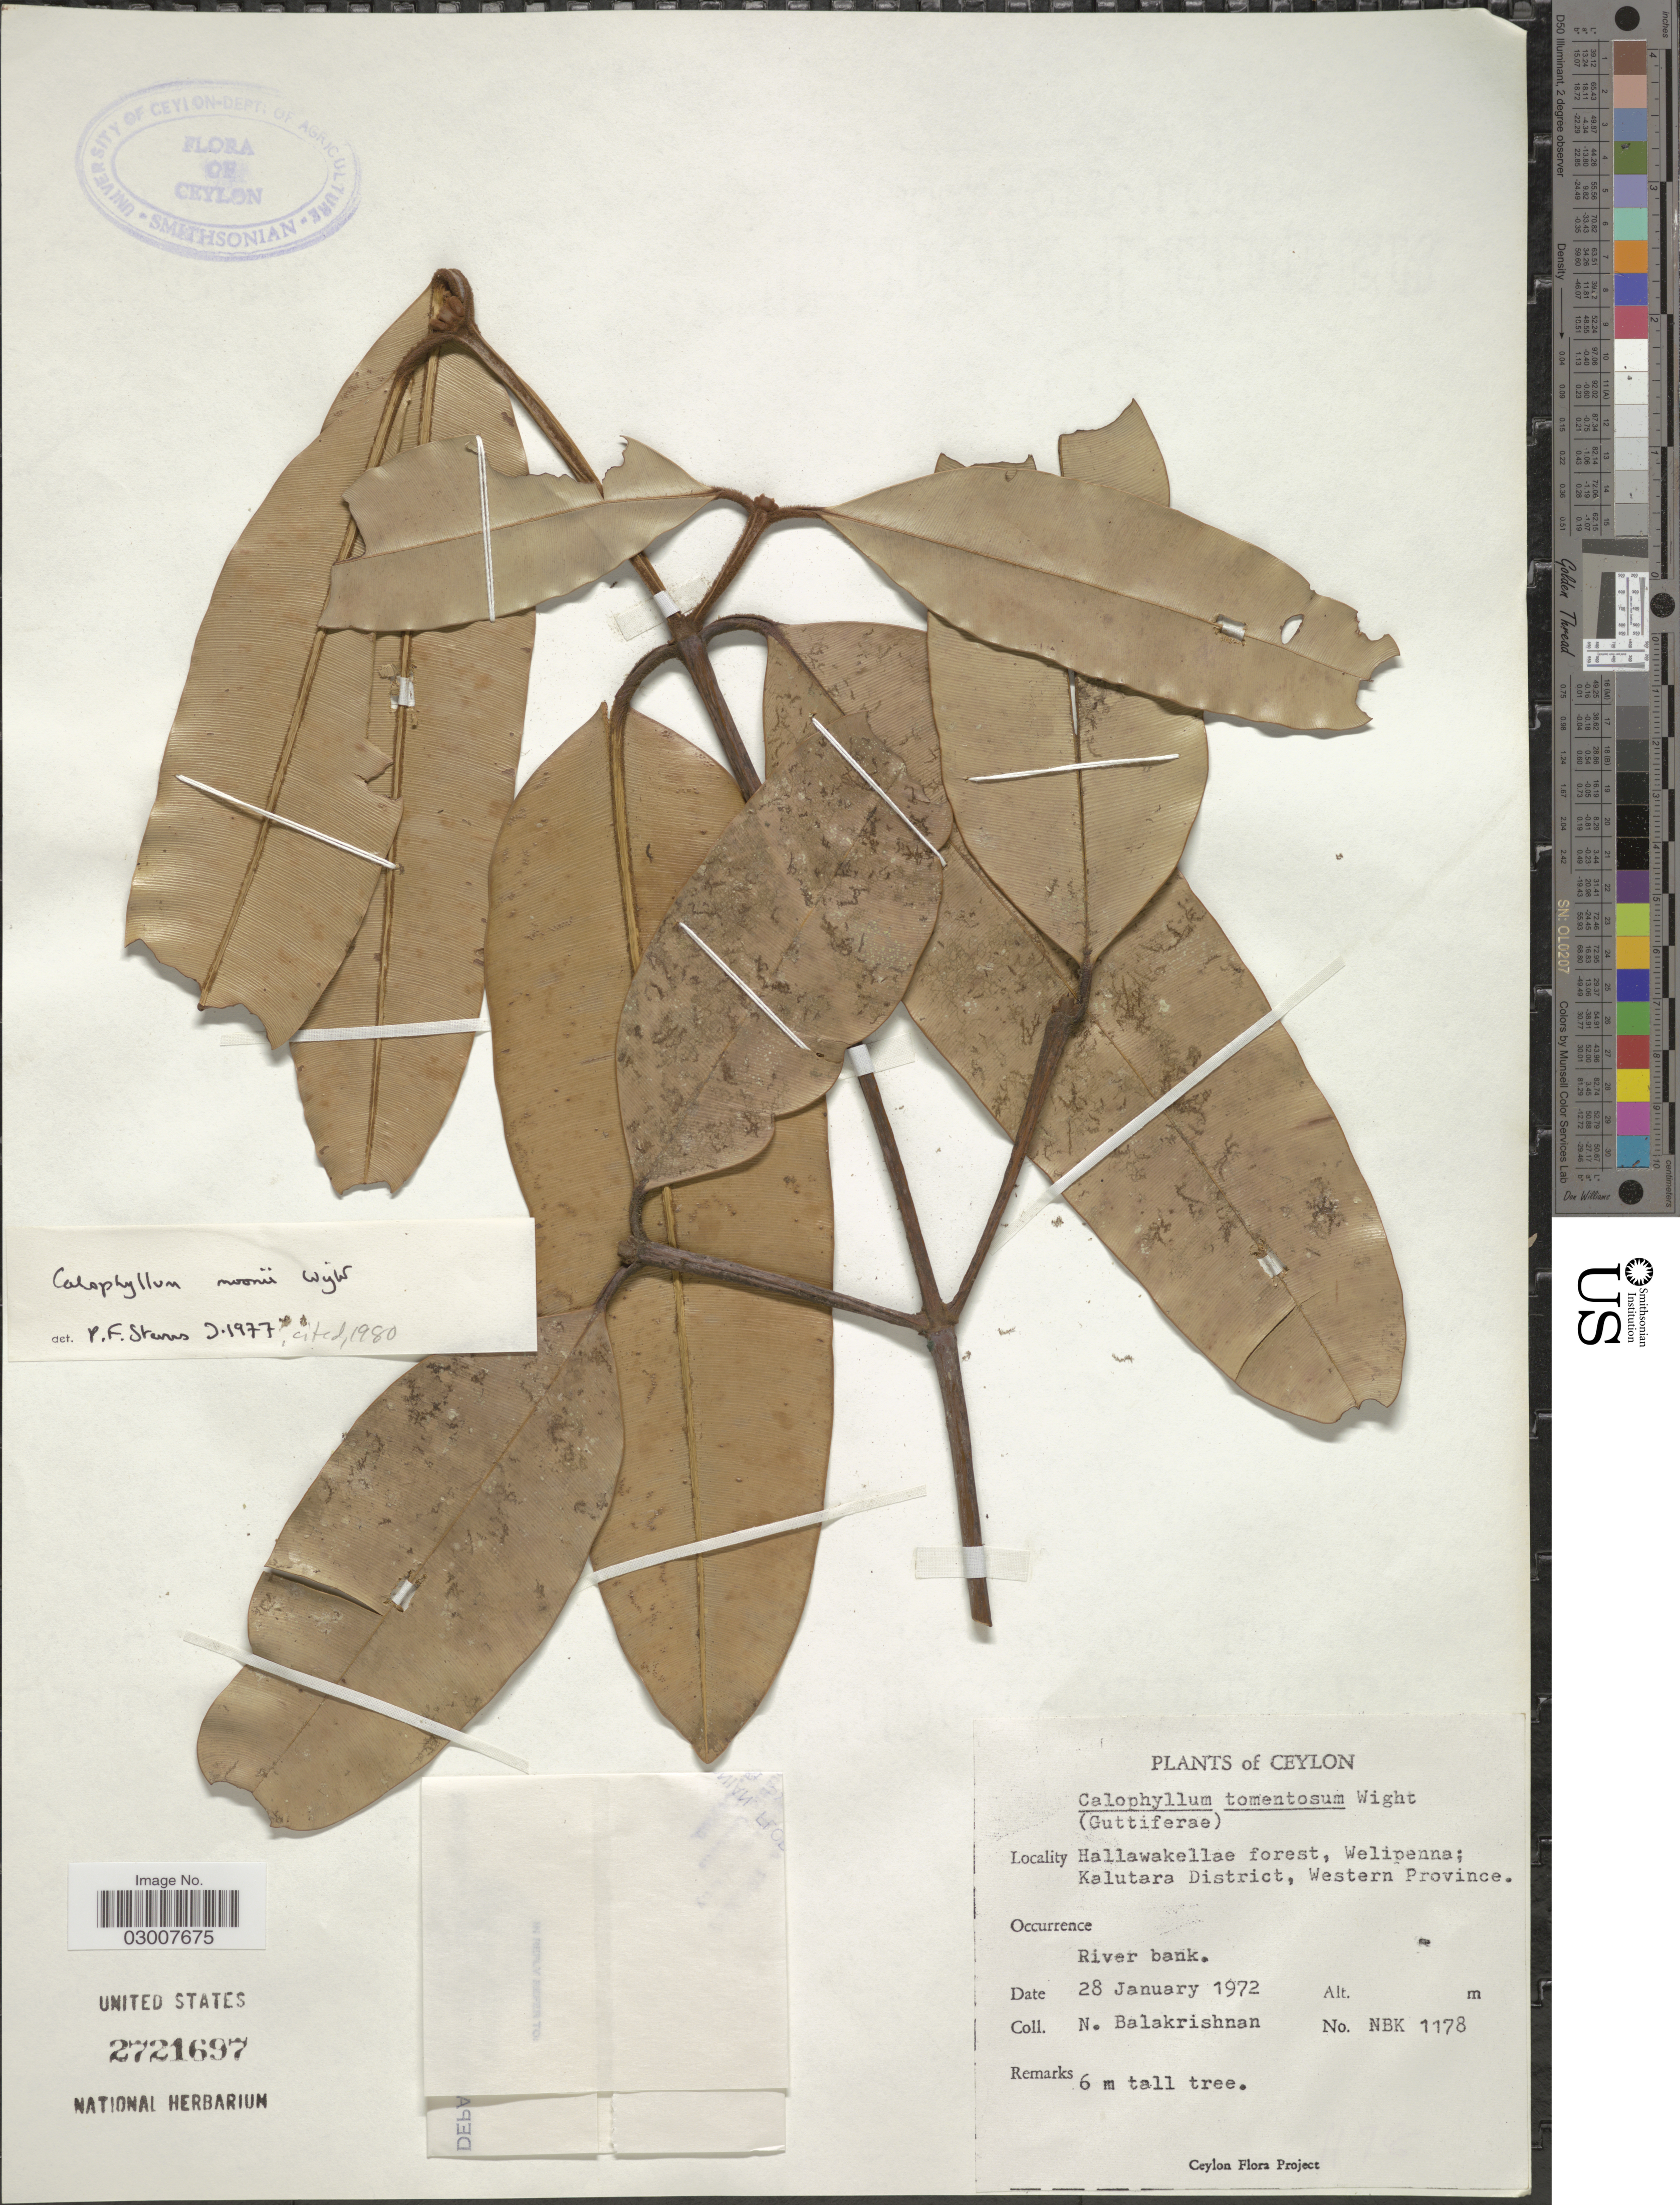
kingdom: Plantae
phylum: Tracheophyta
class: Magnoliopsida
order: Malpighiales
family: Calophyllaceae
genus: Calophyllum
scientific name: Calophyllum moonii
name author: Wight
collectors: N. Balakrishnan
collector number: NBK1178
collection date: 1972-01-28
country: Sri Lanka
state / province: Western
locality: Ceylon. Hallawakellae forest, Welipenna; Kalutara District.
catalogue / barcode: US 2721697